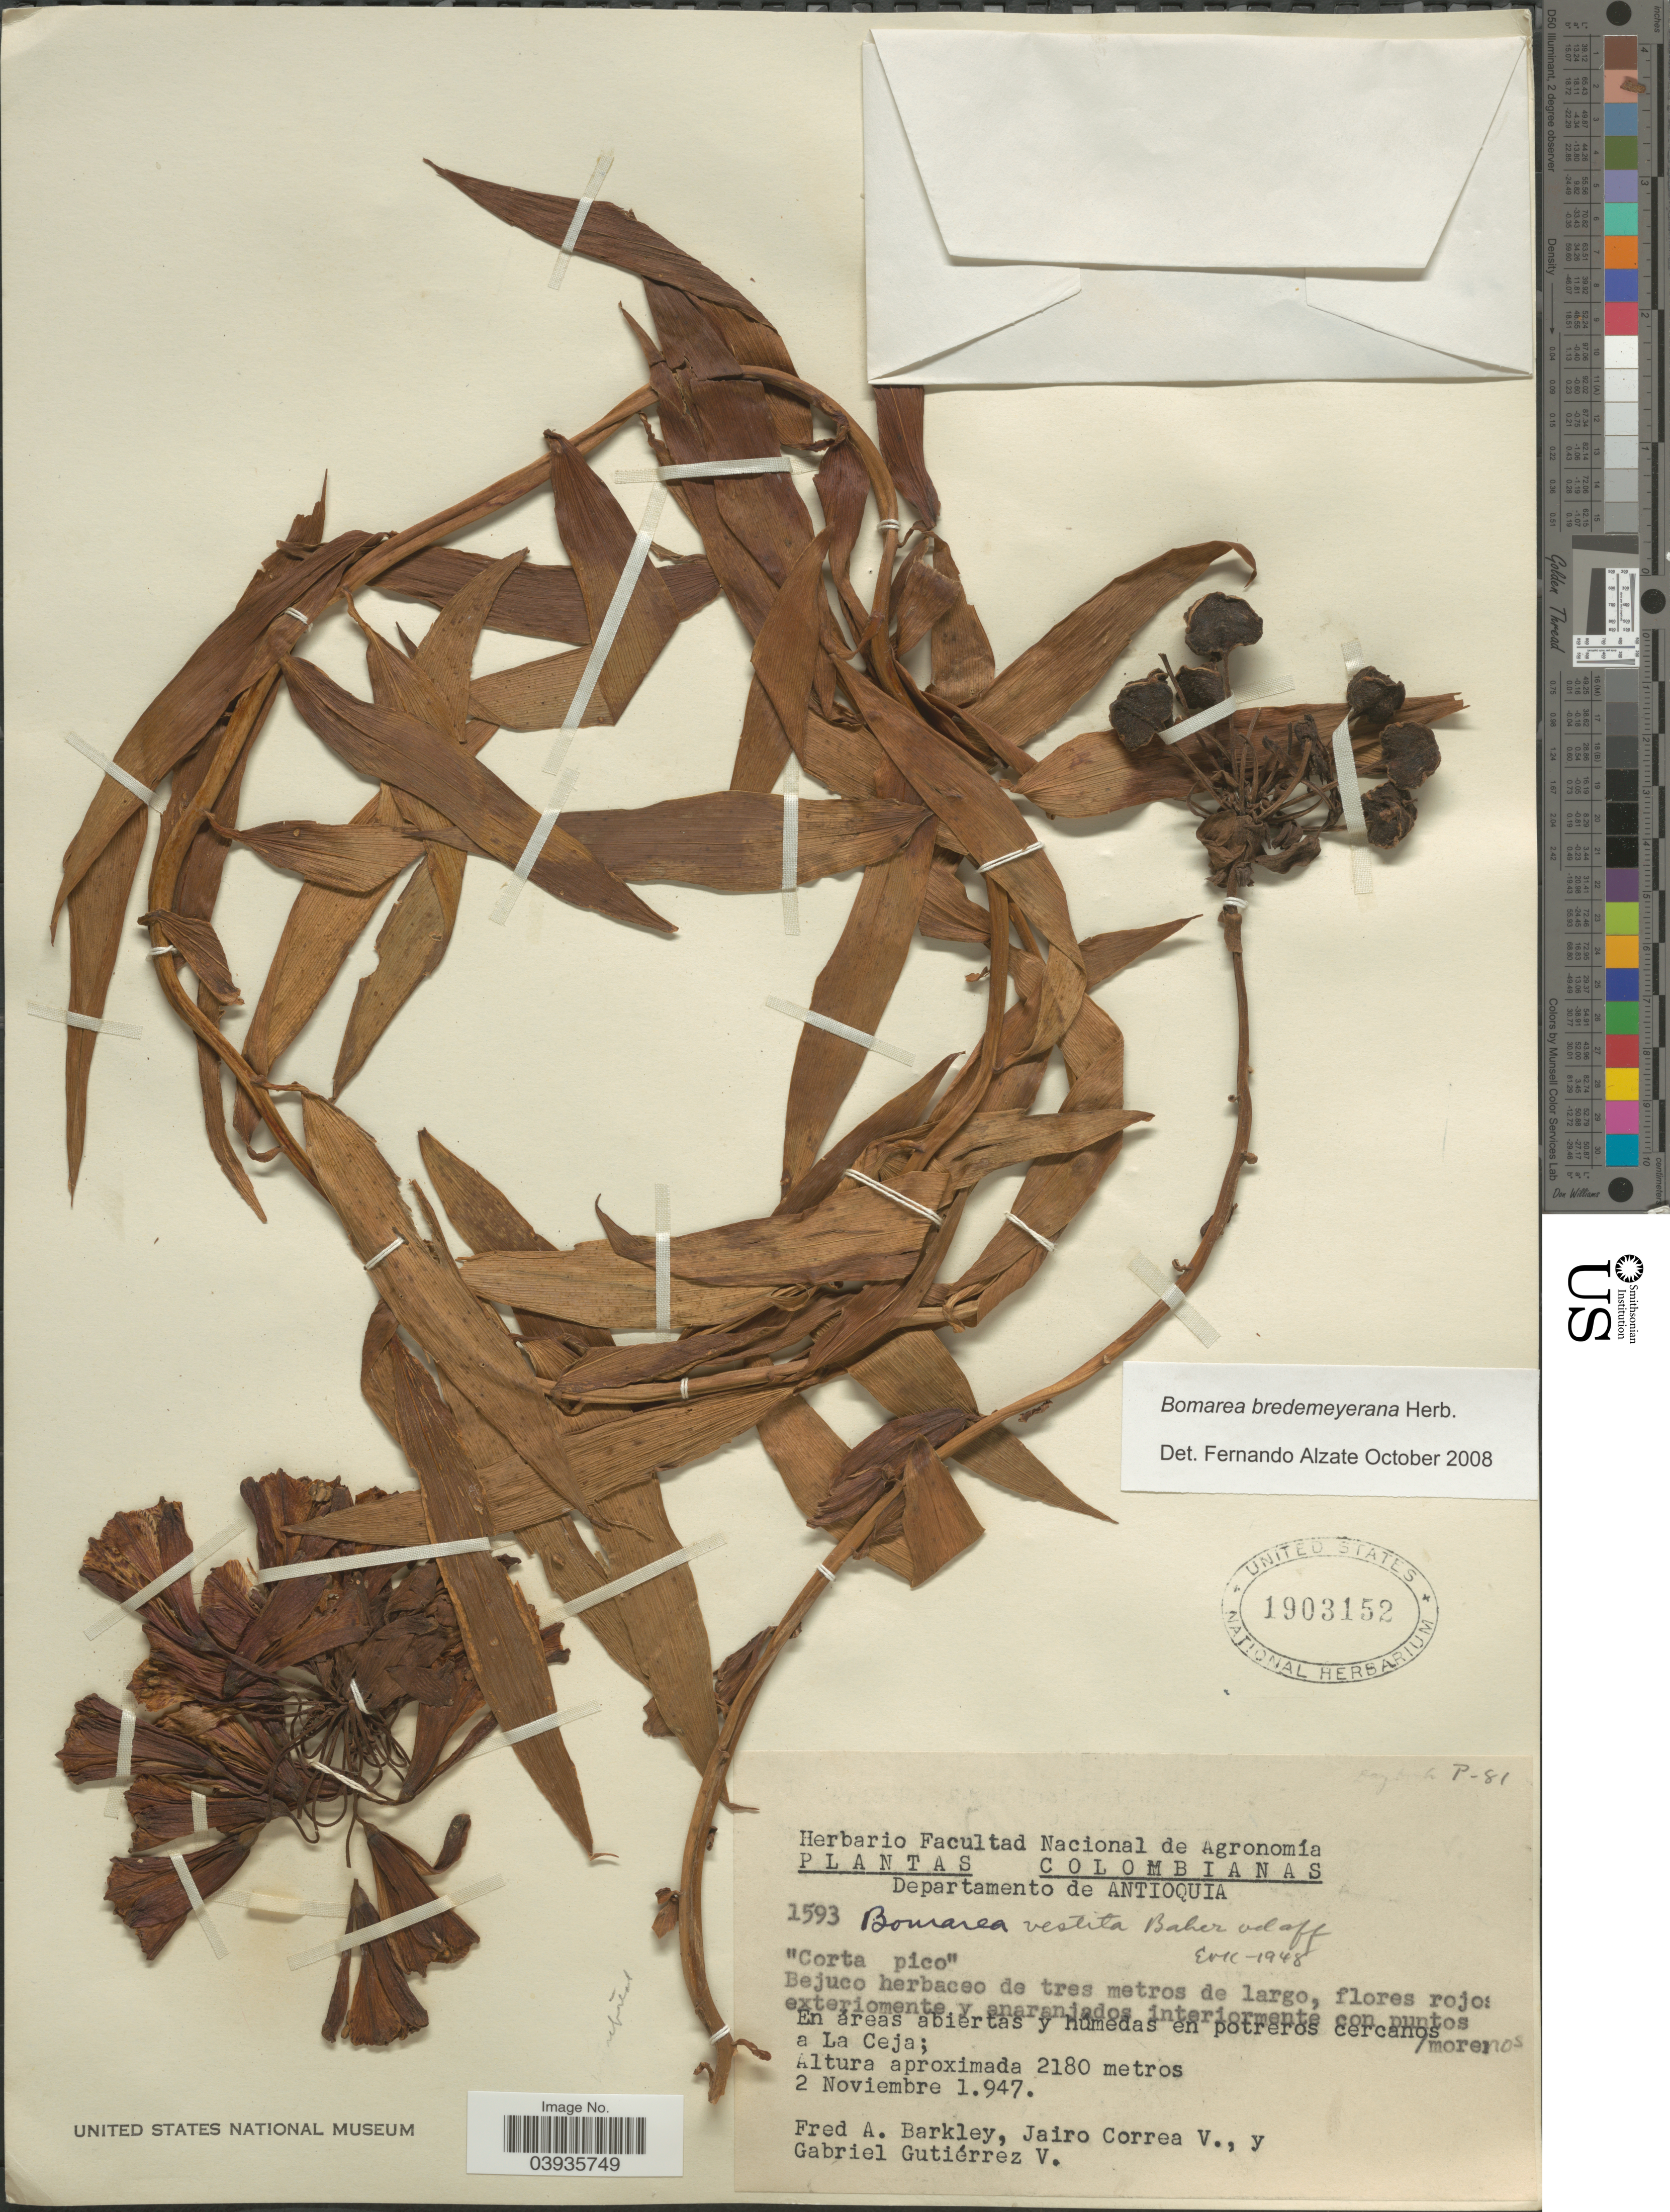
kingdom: Plantae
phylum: Tracheophyta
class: Liliopsida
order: Liliales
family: Alstroemeriaceae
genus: Bomarea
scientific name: Bomarea bredemeyeriana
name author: Herb.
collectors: F. A. Barkley, J. Correa & G. Gutiérrez V.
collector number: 1593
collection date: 1947-11-02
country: Colombia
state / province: Antioquia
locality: Departamento de Antioquia. La Ceja.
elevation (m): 2180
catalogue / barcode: US 1903152